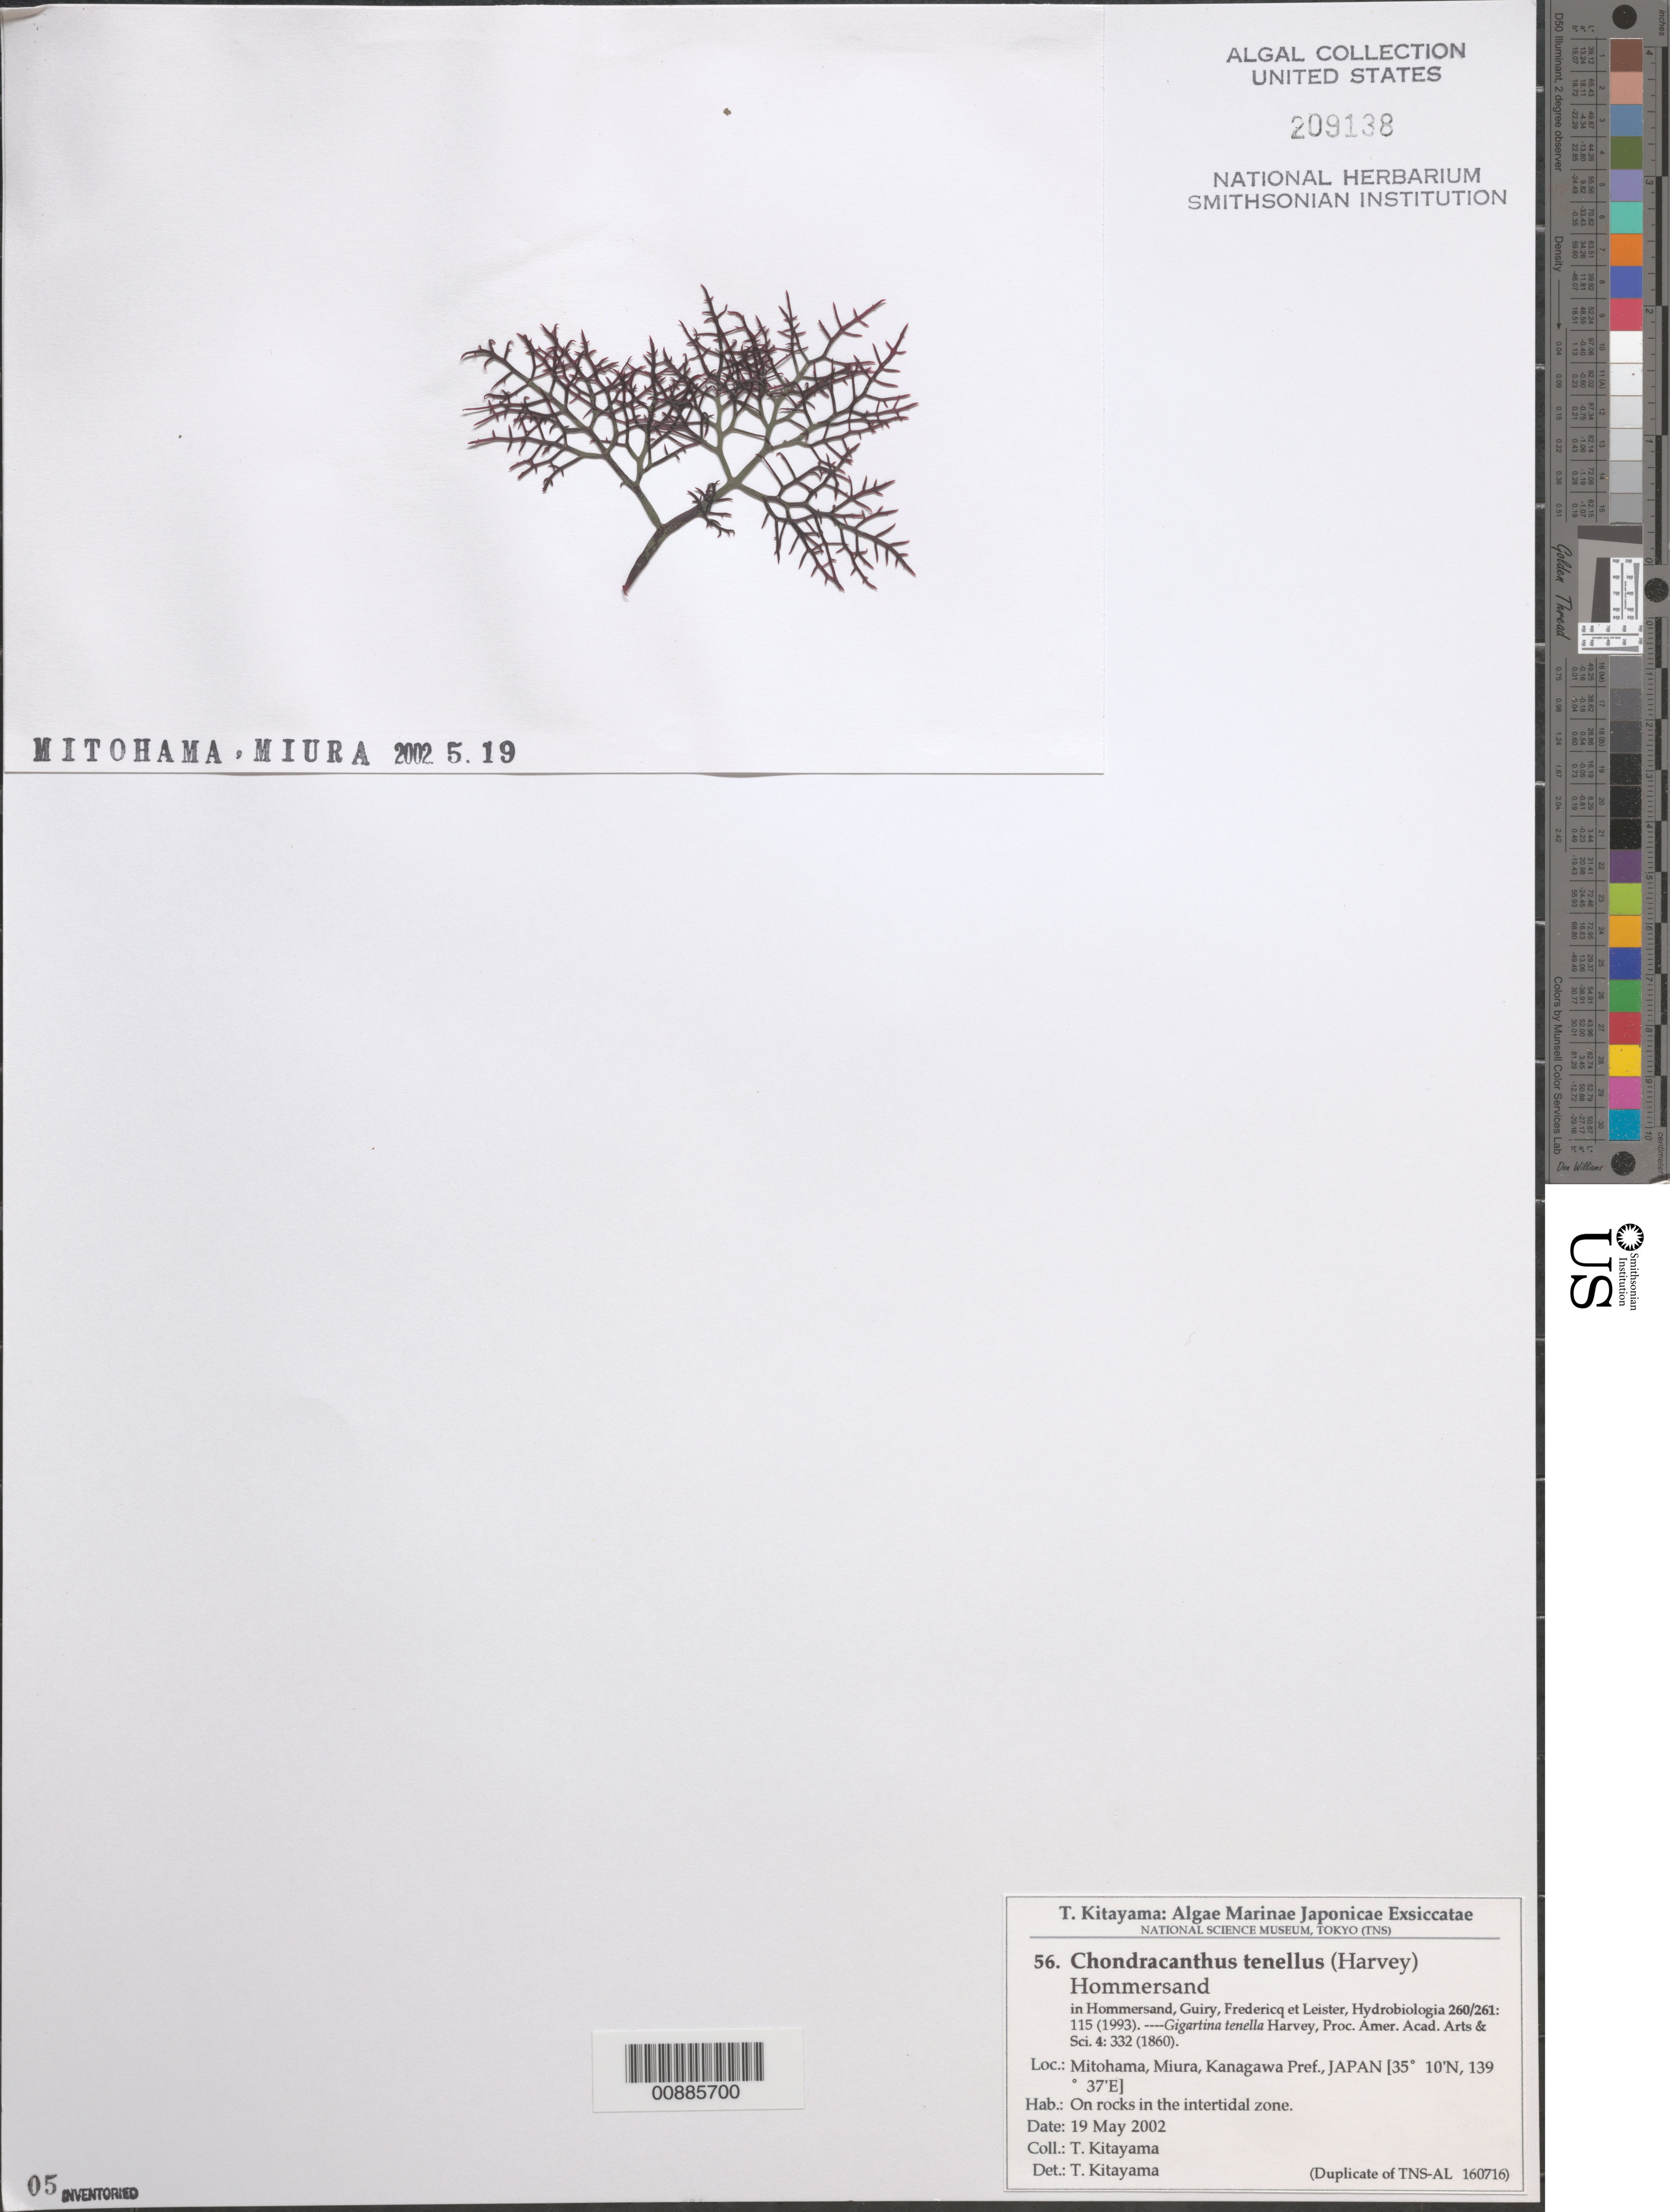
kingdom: Plantae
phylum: Rhodophyta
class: Florideophyceae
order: Gigartinales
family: Gigartinaceae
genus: Chondracanthus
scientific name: Chondracanthus tenellus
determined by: Kitayama, T.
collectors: T. Kitayama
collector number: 56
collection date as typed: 19 May 2002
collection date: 2002-05-19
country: Japan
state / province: Kanagawa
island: Honshu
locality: Mitohama, Miura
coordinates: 35 10' N, 139 37' E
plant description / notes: Kitayama, T., Algae Marinae Japonicae Exsiccatae, Fasc. III (Nos. 51-75)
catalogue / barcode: US 209138